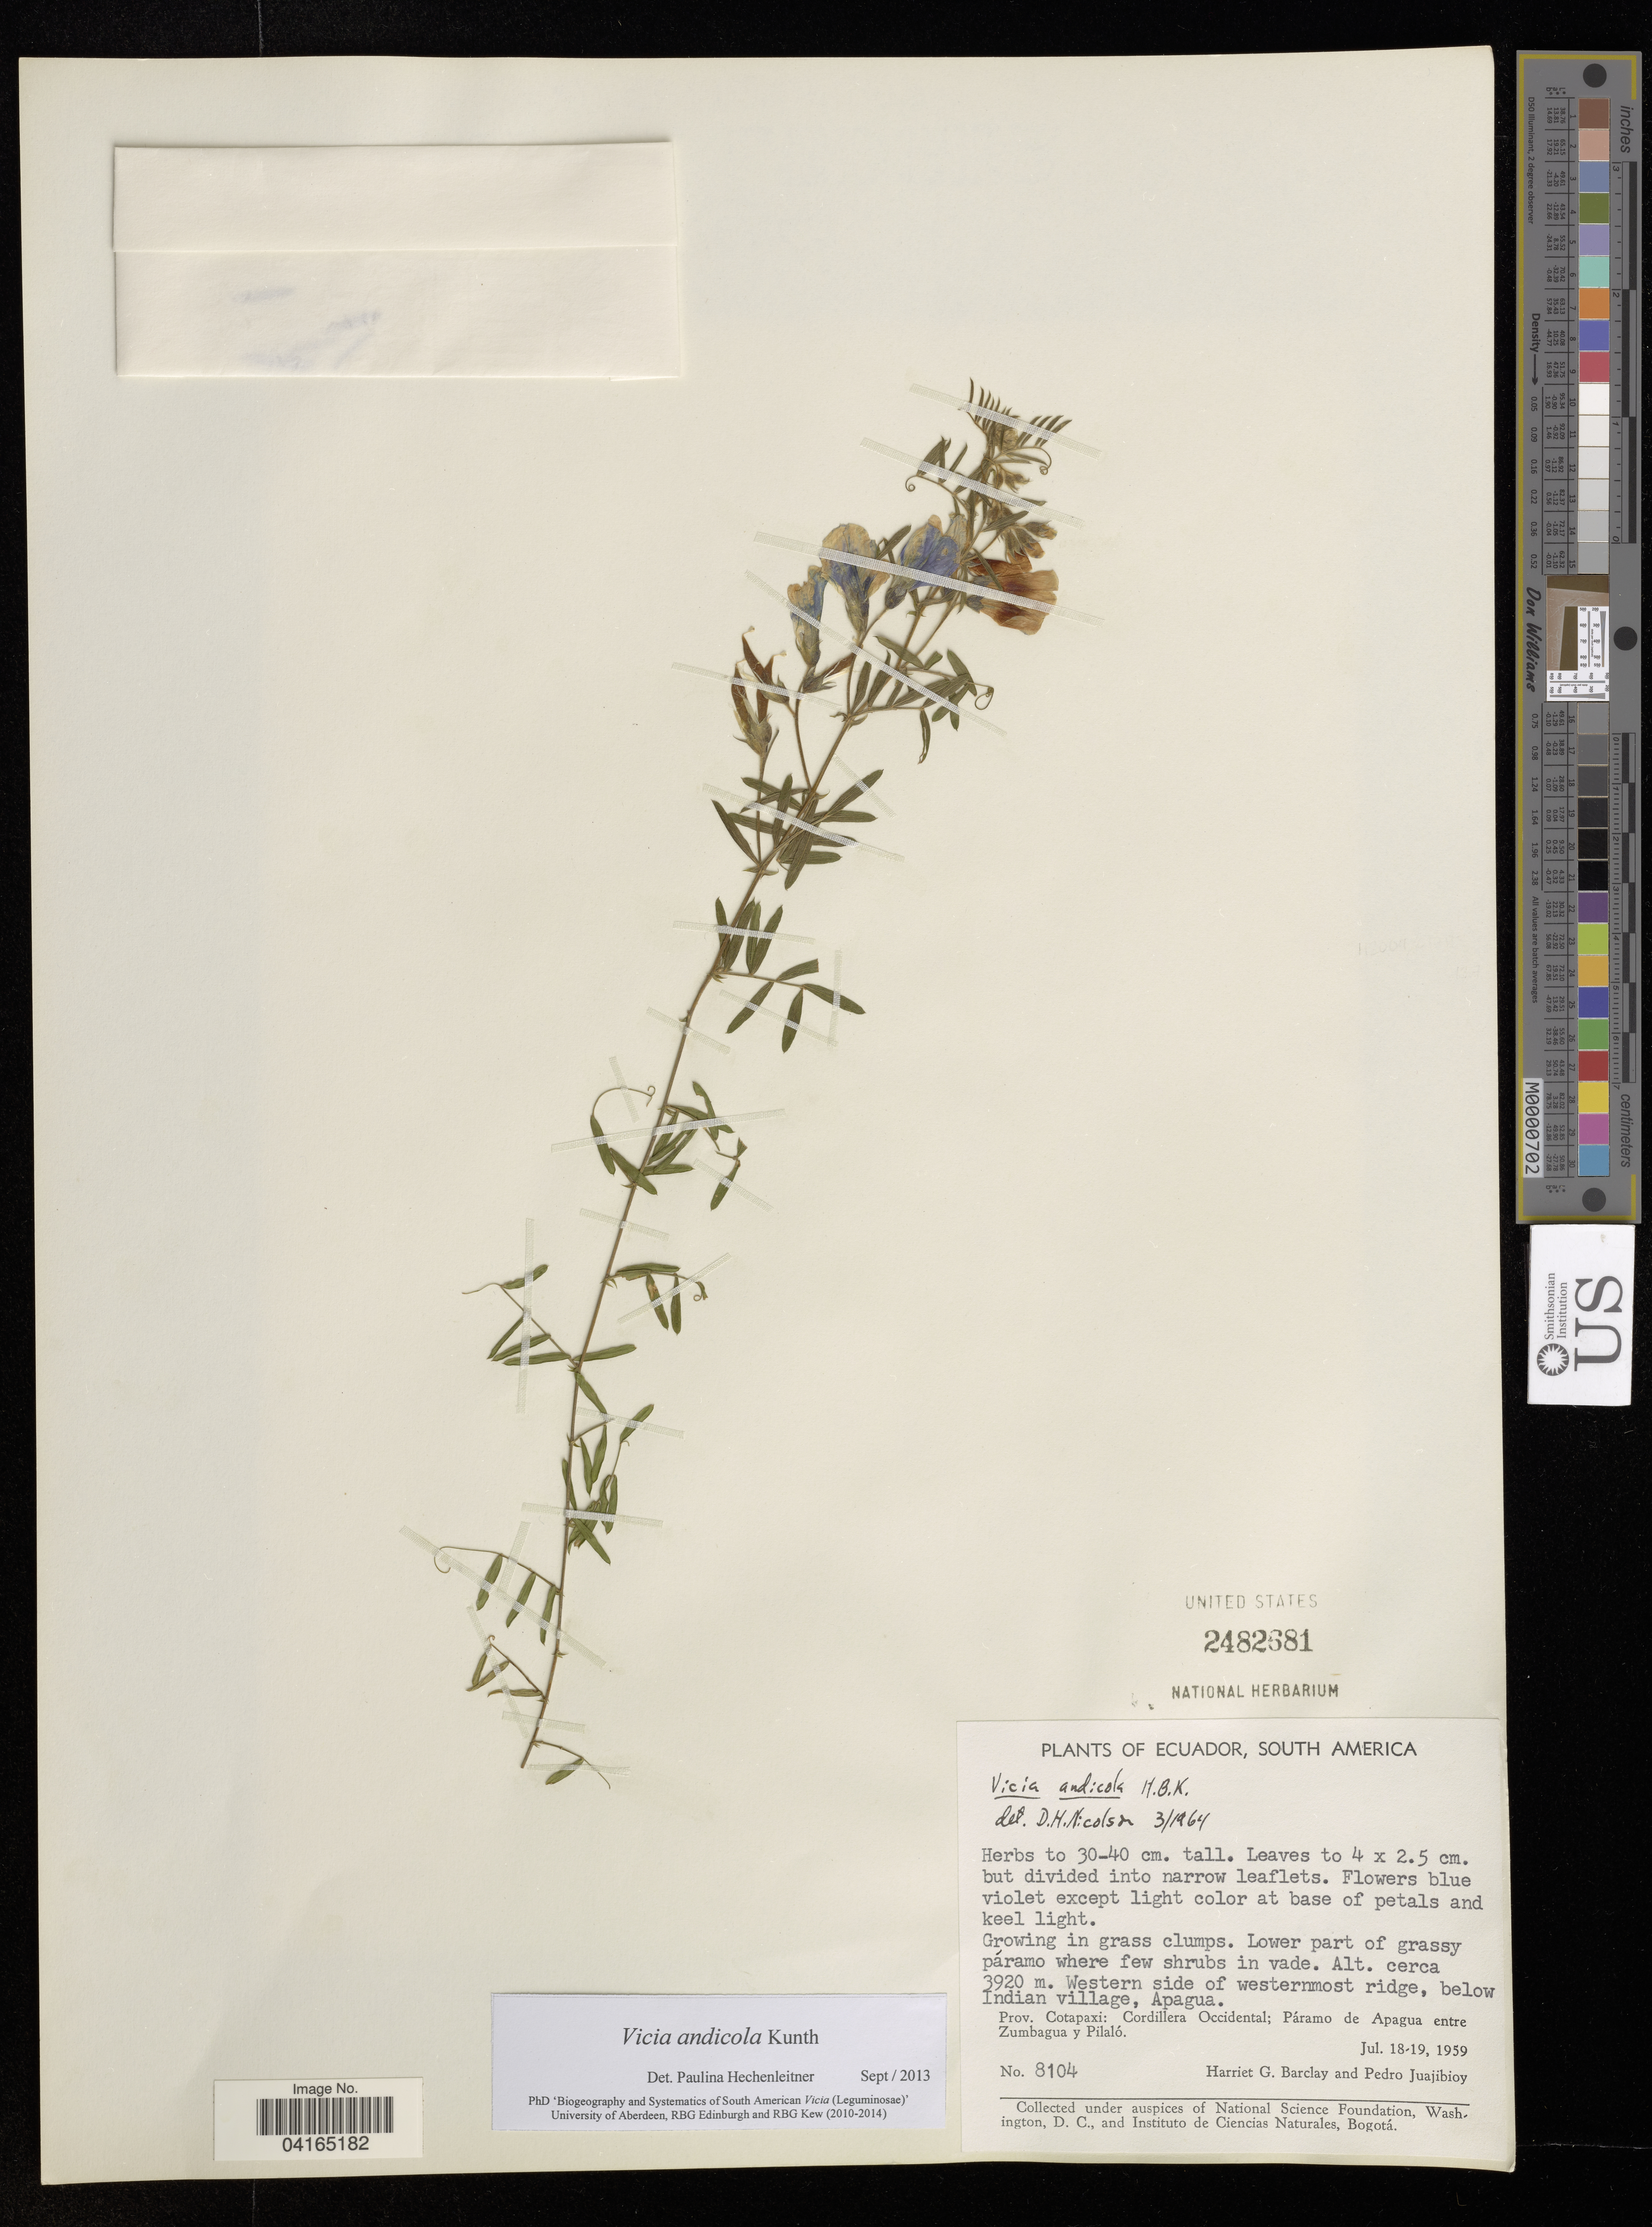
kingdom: Plantae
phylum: Tracheophyta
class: Magnoliopsida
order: Fabales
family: Fabaceae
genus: Vicia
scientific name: Vicia andicola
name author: Kunth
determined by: Hechenleitner, Paulina, RBG Edinburgh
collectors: H. G. Barclay & P. Juajibioy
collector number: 8104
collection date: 1959-07-18/1959-07-19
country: Ecuador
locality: Western side of westernmost ridge, below Indian village, Apagua. Prov. Cotapaxi: Cordillera Occidental; Páramo de Apagua entre Zumbagua y Pilaló.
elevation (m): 3920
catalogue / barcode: US 2482681